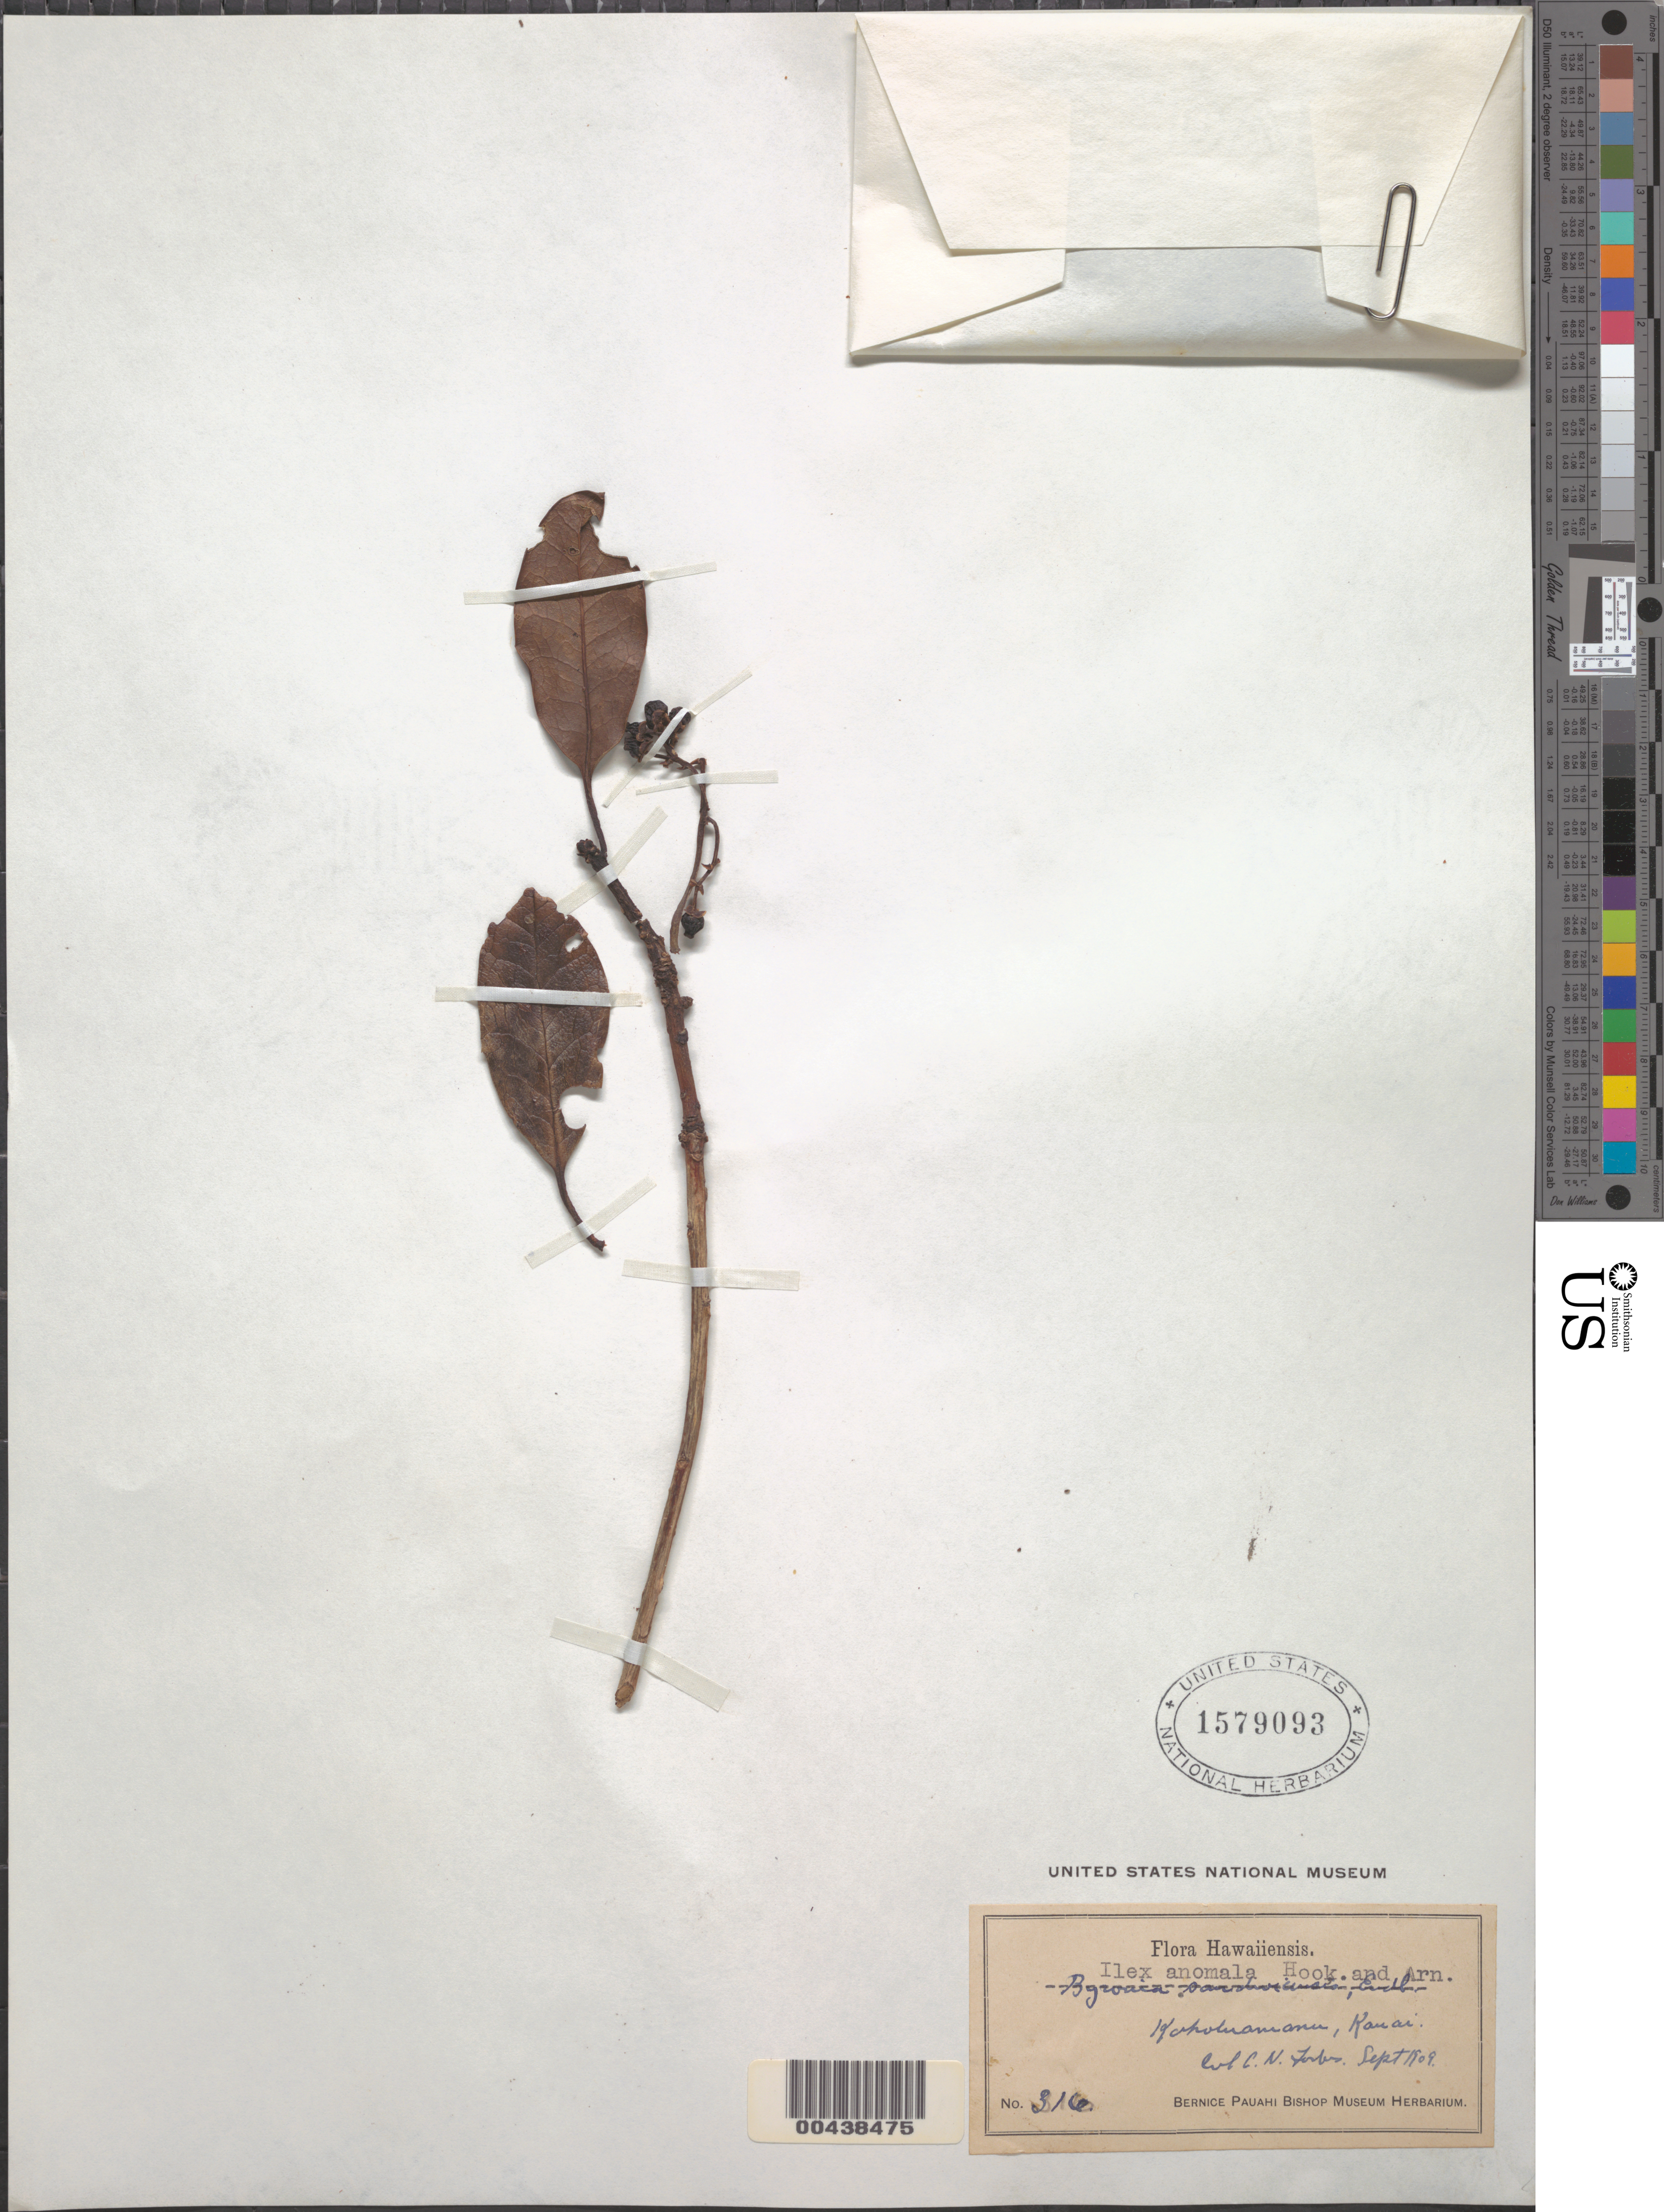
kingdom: Plantae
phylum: Tracheophyta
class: Magnoliopsida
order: Aquifoliales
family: Aquifoliaceae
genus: Ilex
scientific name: Ilex anomala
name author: Hook. & Arn.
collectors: C. N. Forbes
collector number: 316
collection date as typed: Sep 1909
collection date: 1909-09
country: United States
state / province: Hawaii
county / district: Kauai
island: Kaua'i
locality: Kaholuamanu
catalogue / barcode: US 1579093